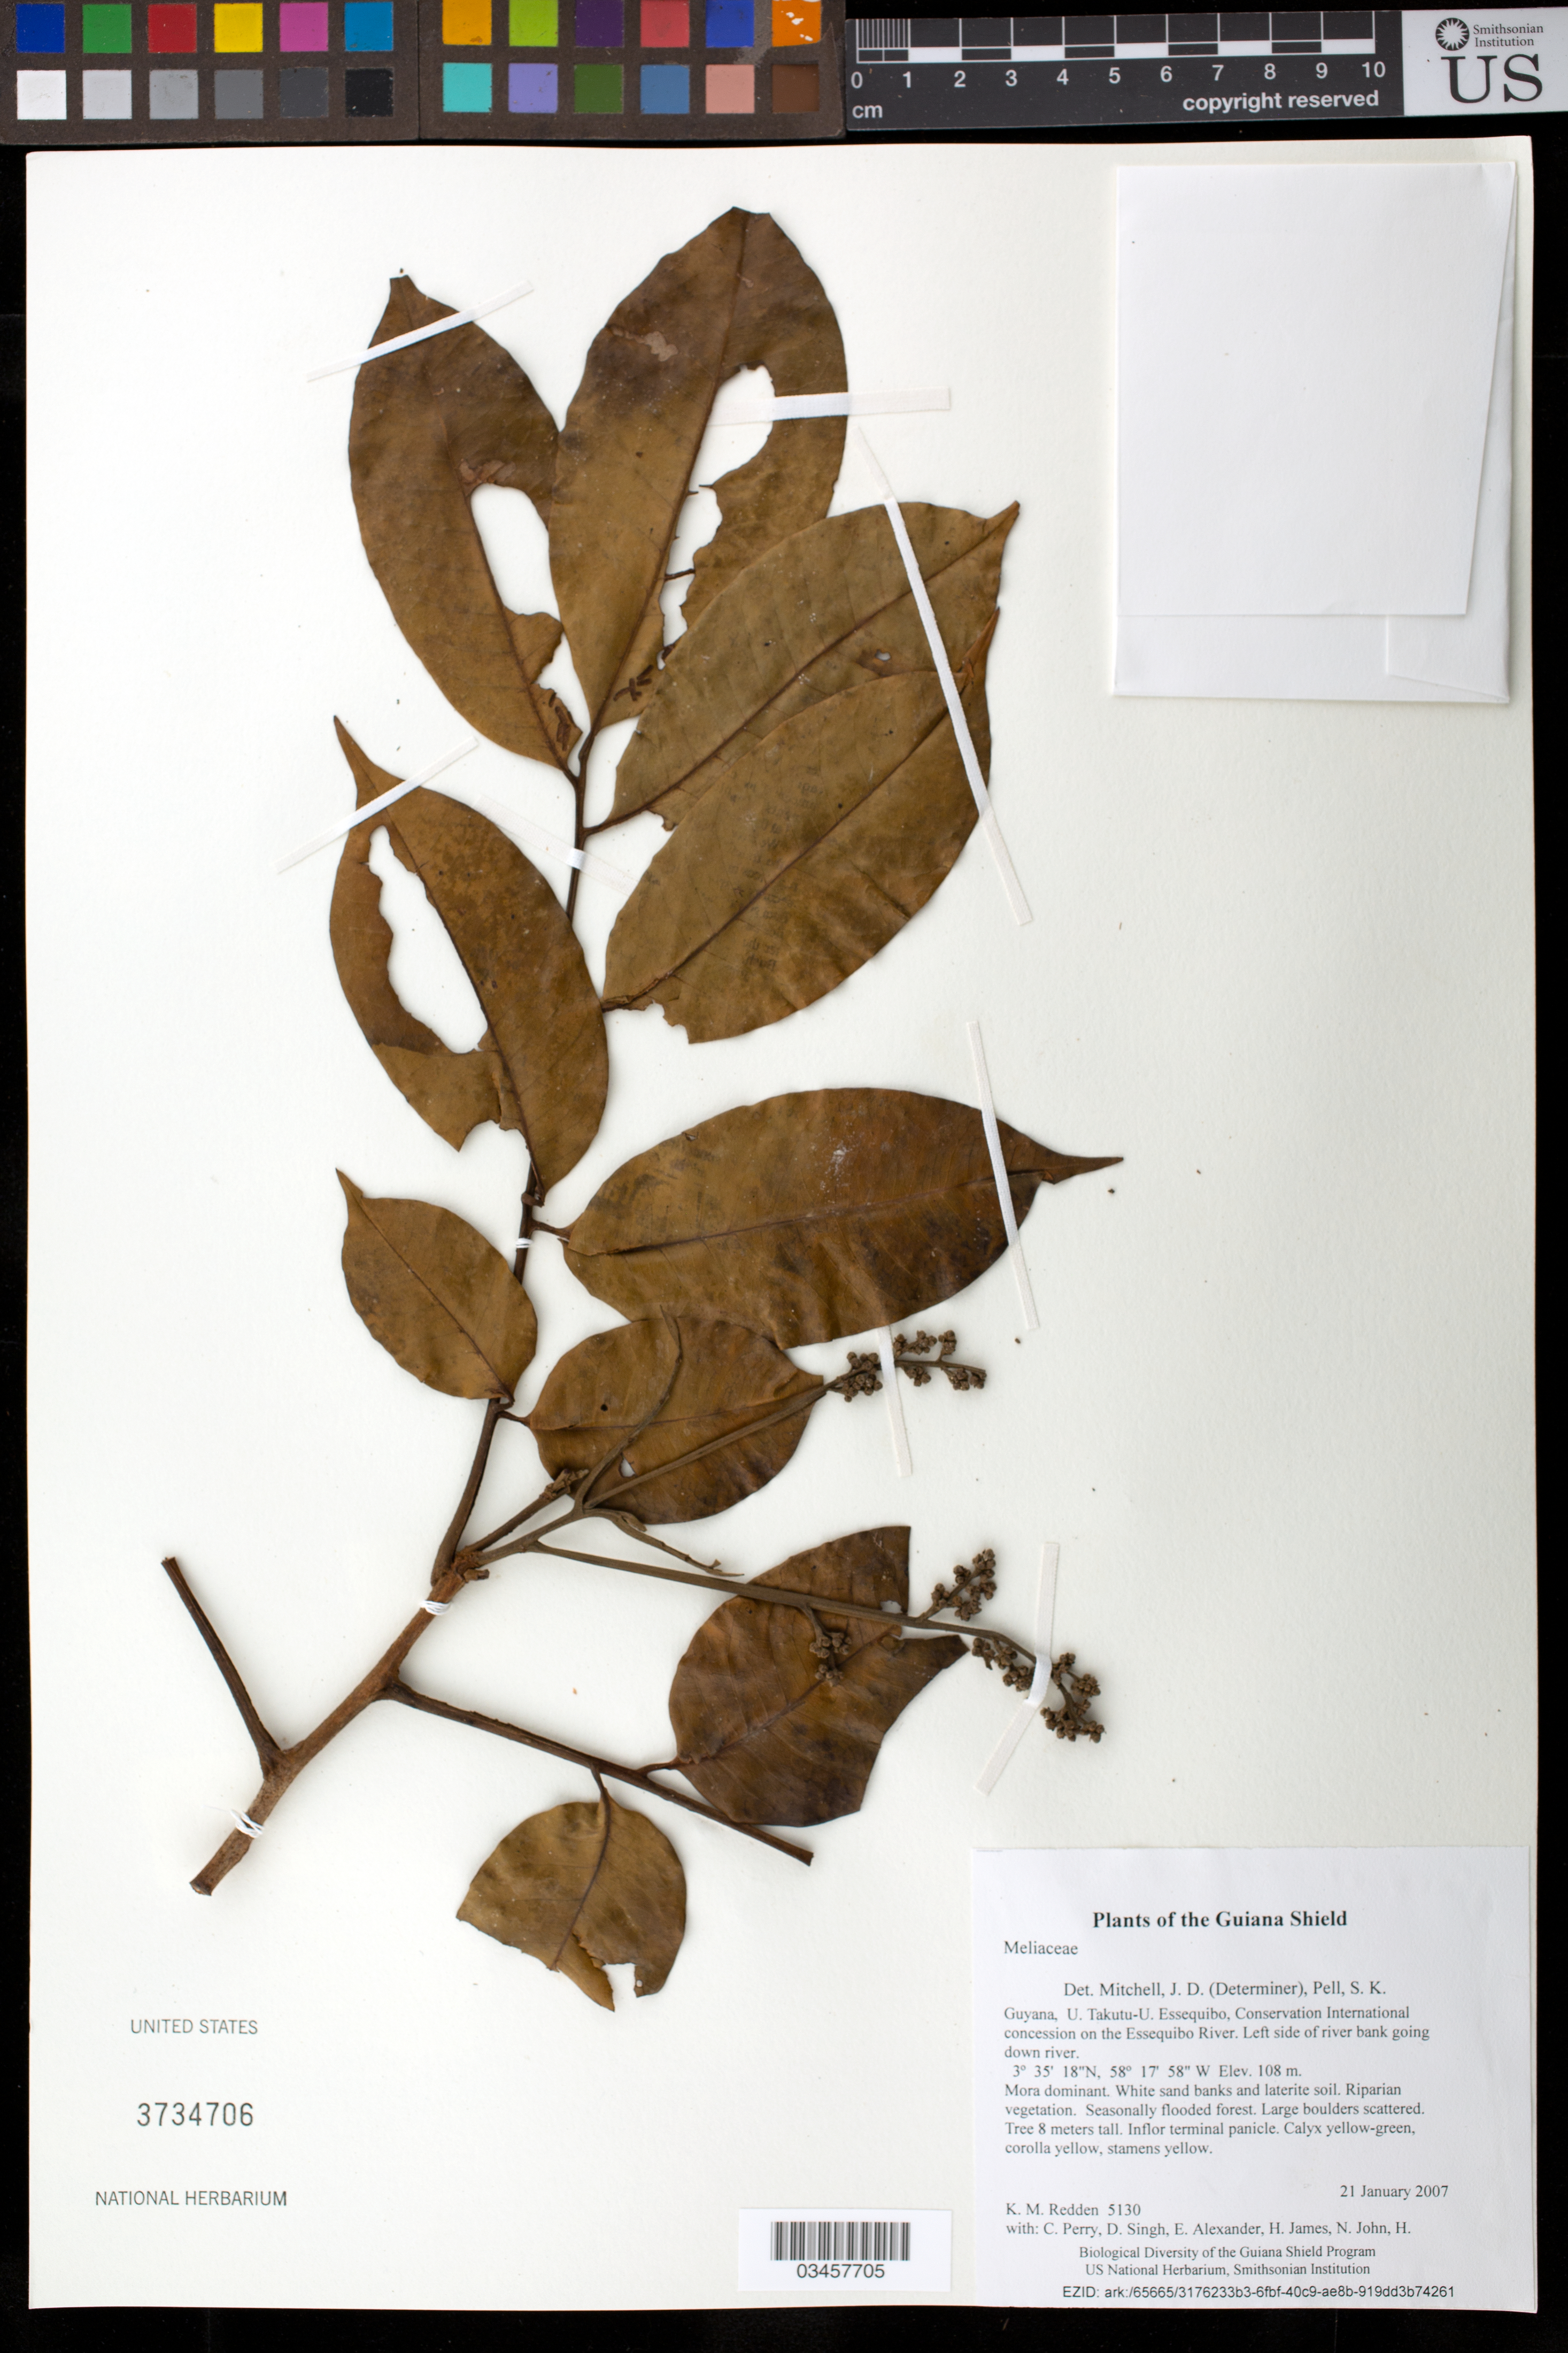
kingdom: Plantae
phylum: Tracheophyta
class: Magnoliopsida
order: Sapindales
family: Meliaceae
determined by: Mitchell, J. D.; Pell, S. K.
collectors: K. M. Redden, C. Perry, D. Singh, E. Alexander, H. James, N. John, H. Simon & E. Joseph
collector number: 5130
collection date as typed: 21 January 2007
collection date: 2007-01-21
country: Guyana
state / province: U. Takutu-U. Essequibo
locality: Conservation International concession on the Essequibo River. Left side of river bank going down river.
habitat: Mora dominant. White sand banks and laterite soil. Riparian vegetation. Seasonally flooded forest. Large boulders scattered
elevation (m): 108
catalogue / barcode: US 3734706